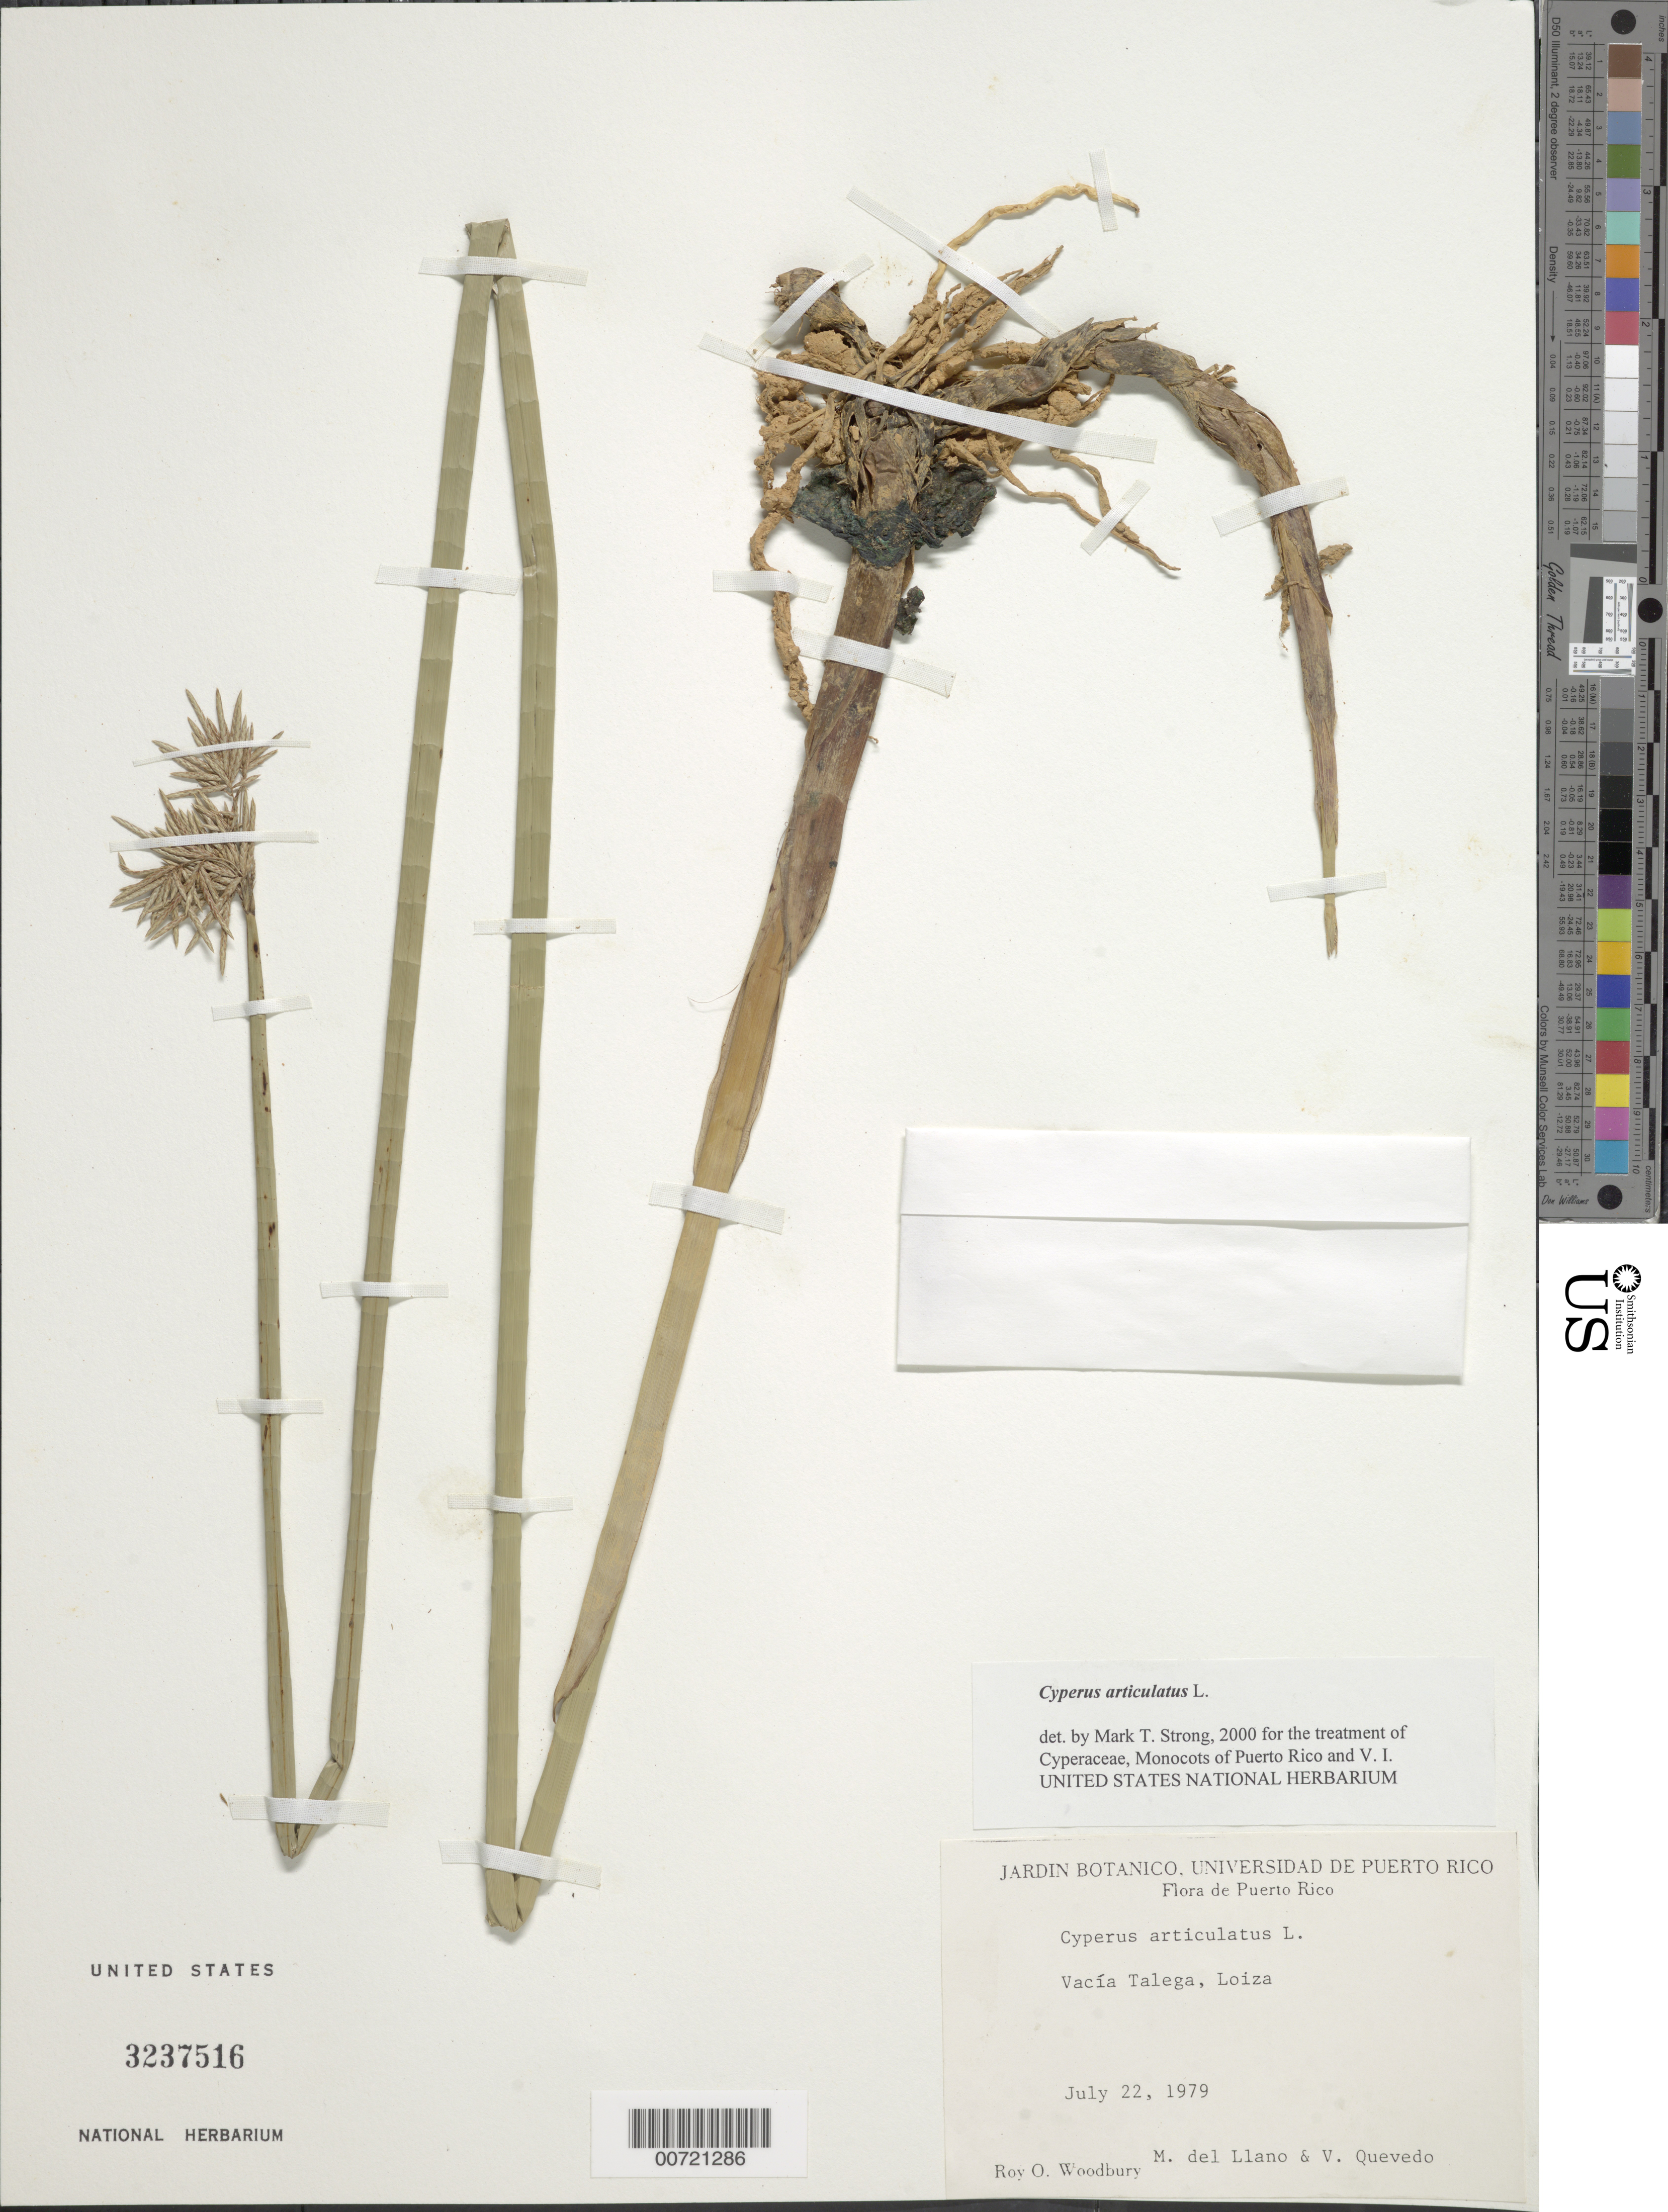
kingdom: Plantae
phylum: Tracheophyta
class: Liliopsida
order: Poales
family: Cyperaceae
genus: Cyperus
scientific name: Cyperus articulatus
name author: L.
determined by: Strong, M. T., (US), Smithsonian Institution - National Museum of Natural History (UNITED STATES)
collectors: R. O. Woodbury, M. Llano & V. Quevedo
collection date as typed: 22 Jul 1979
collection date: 1979-07-22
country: Puerto Rico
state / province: Loíza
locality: Loiza: Vacía Talega.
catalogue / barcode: US 3237516